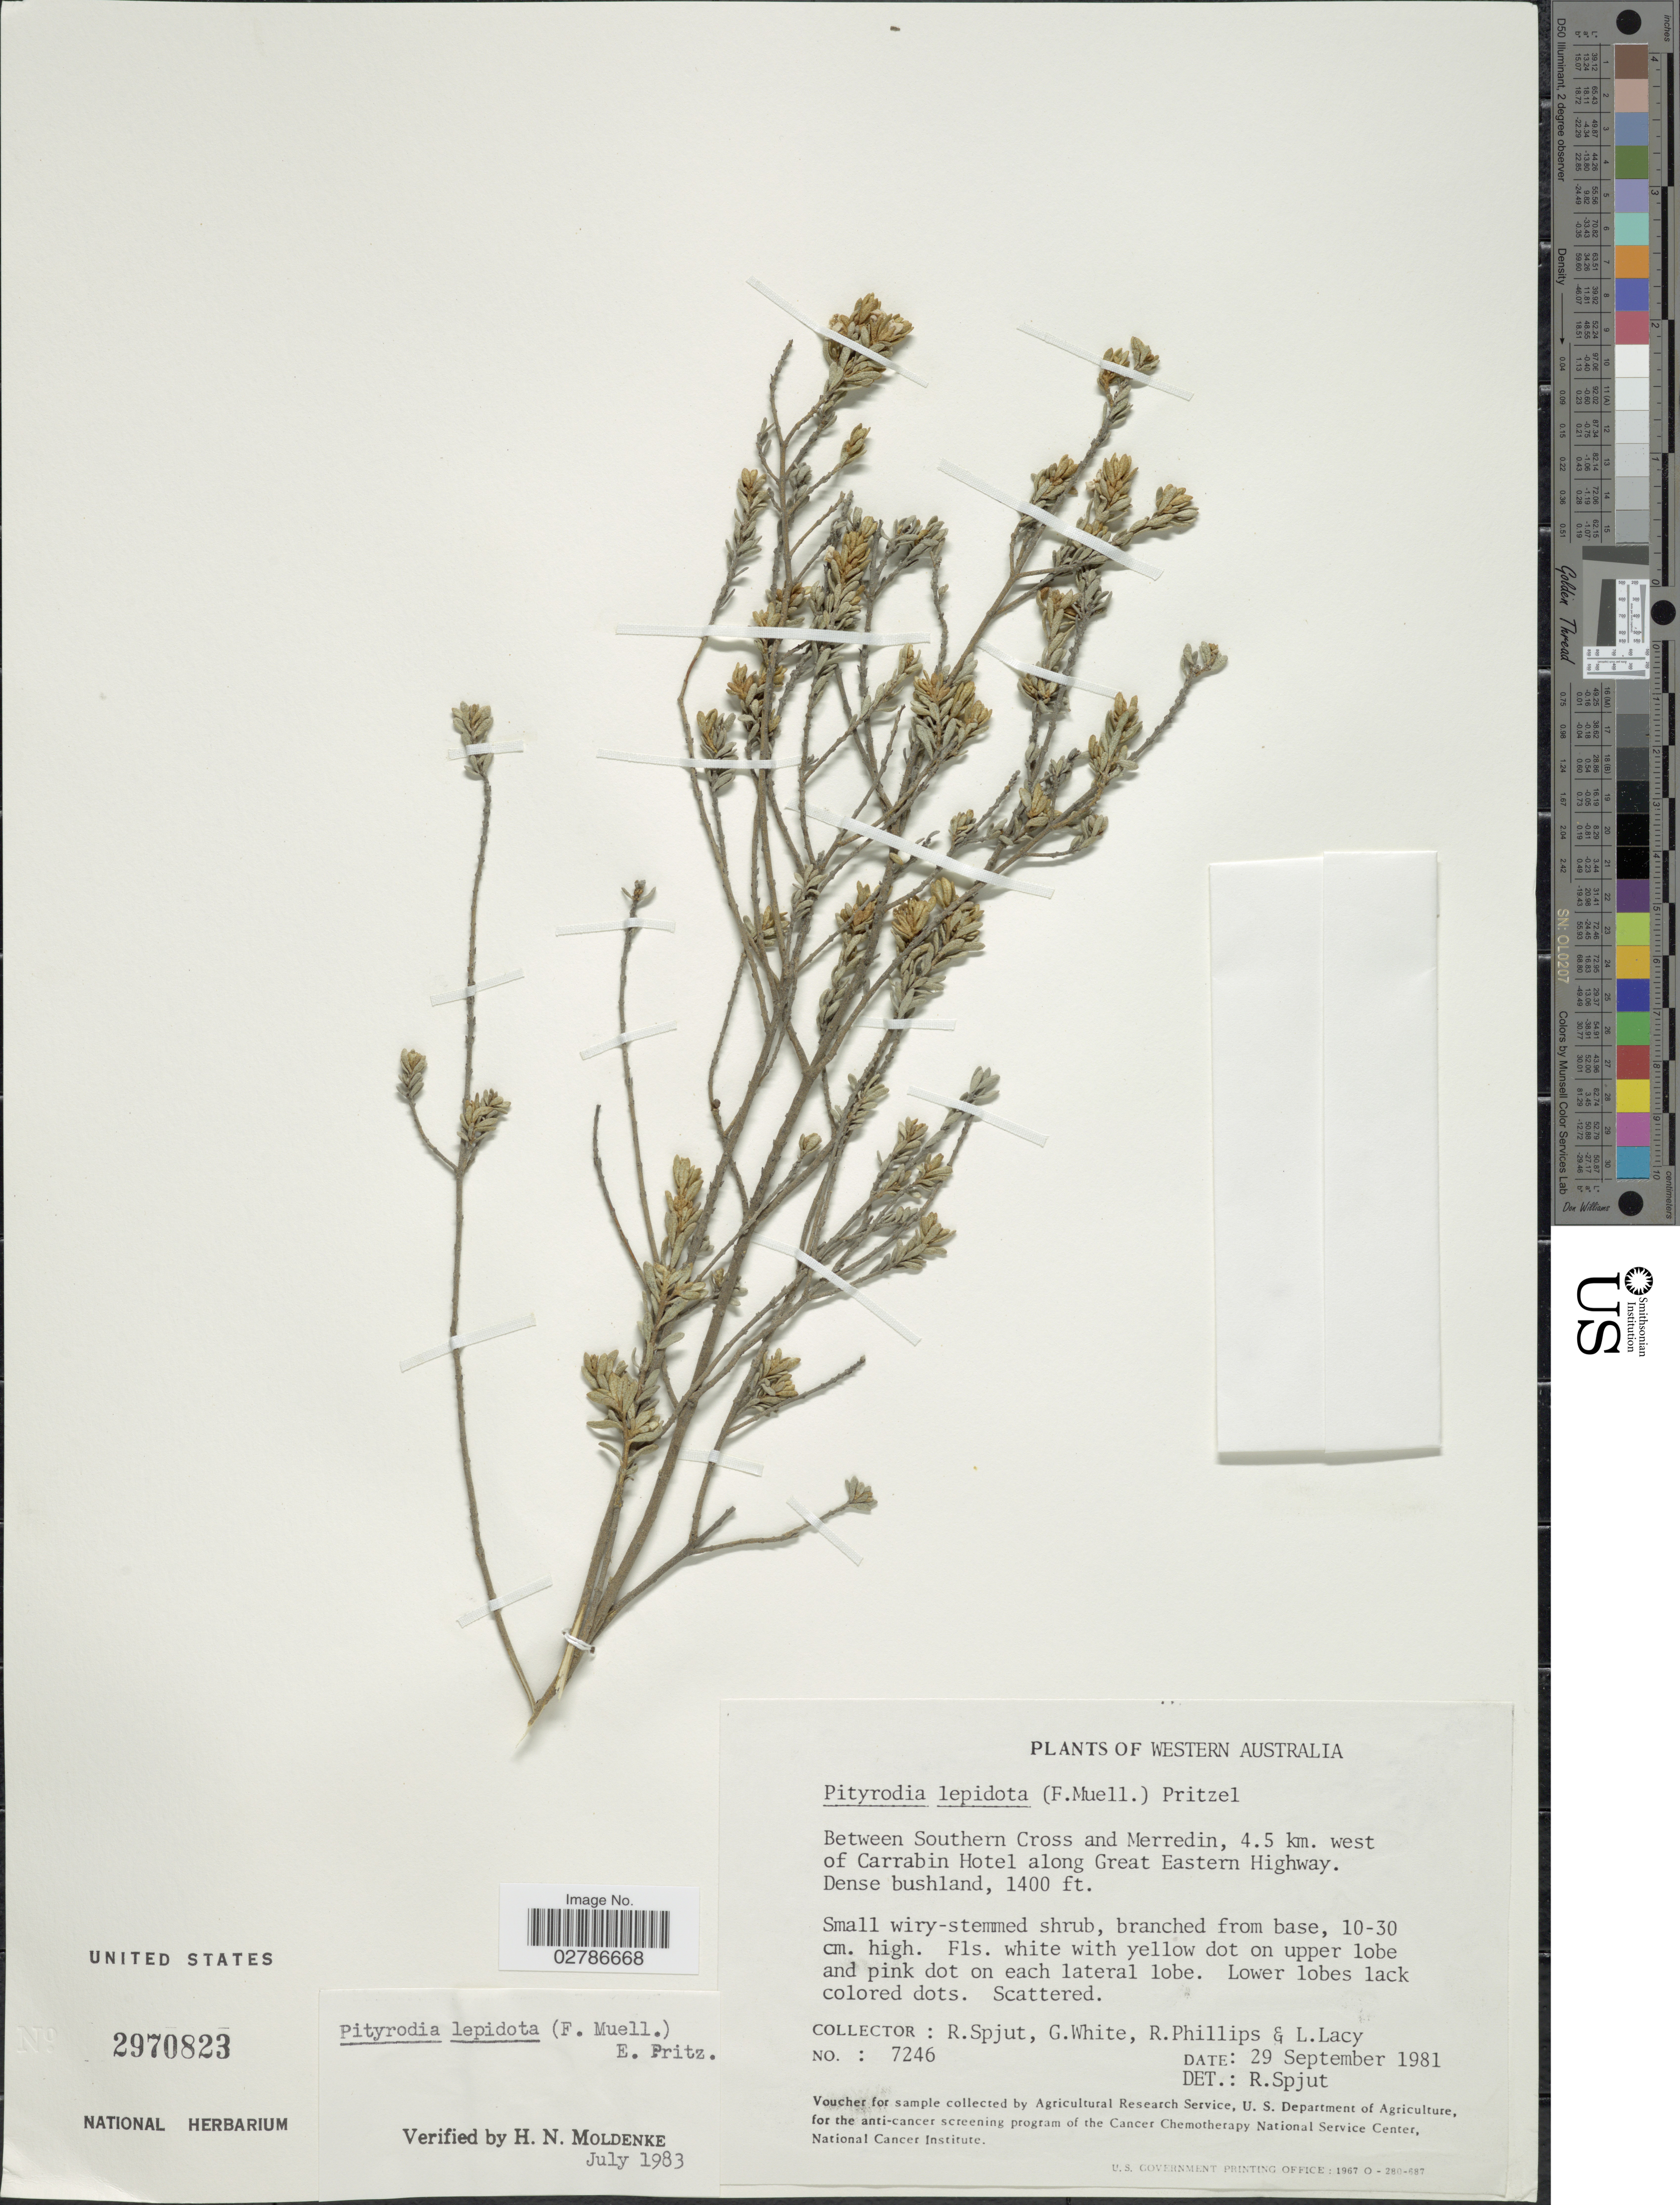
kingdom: Plantae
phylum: Tracheophyta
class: Magnoliopsida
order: Lamiales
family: Lamiaceae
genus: Pityrodia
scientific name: Pityrodia lepidota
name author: (F. Muell.) E. Pritz.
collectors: R. Spjut, G. White, R. Phillips & L. Lacy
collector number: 7246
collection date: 1981-09-29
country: Australia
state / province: Western Australia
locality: Between Southern Cross and Merredin, 4.5 km. west of Carrabin Hotel along Great Eastern Highway.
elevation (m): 427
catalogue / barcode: US 2970823